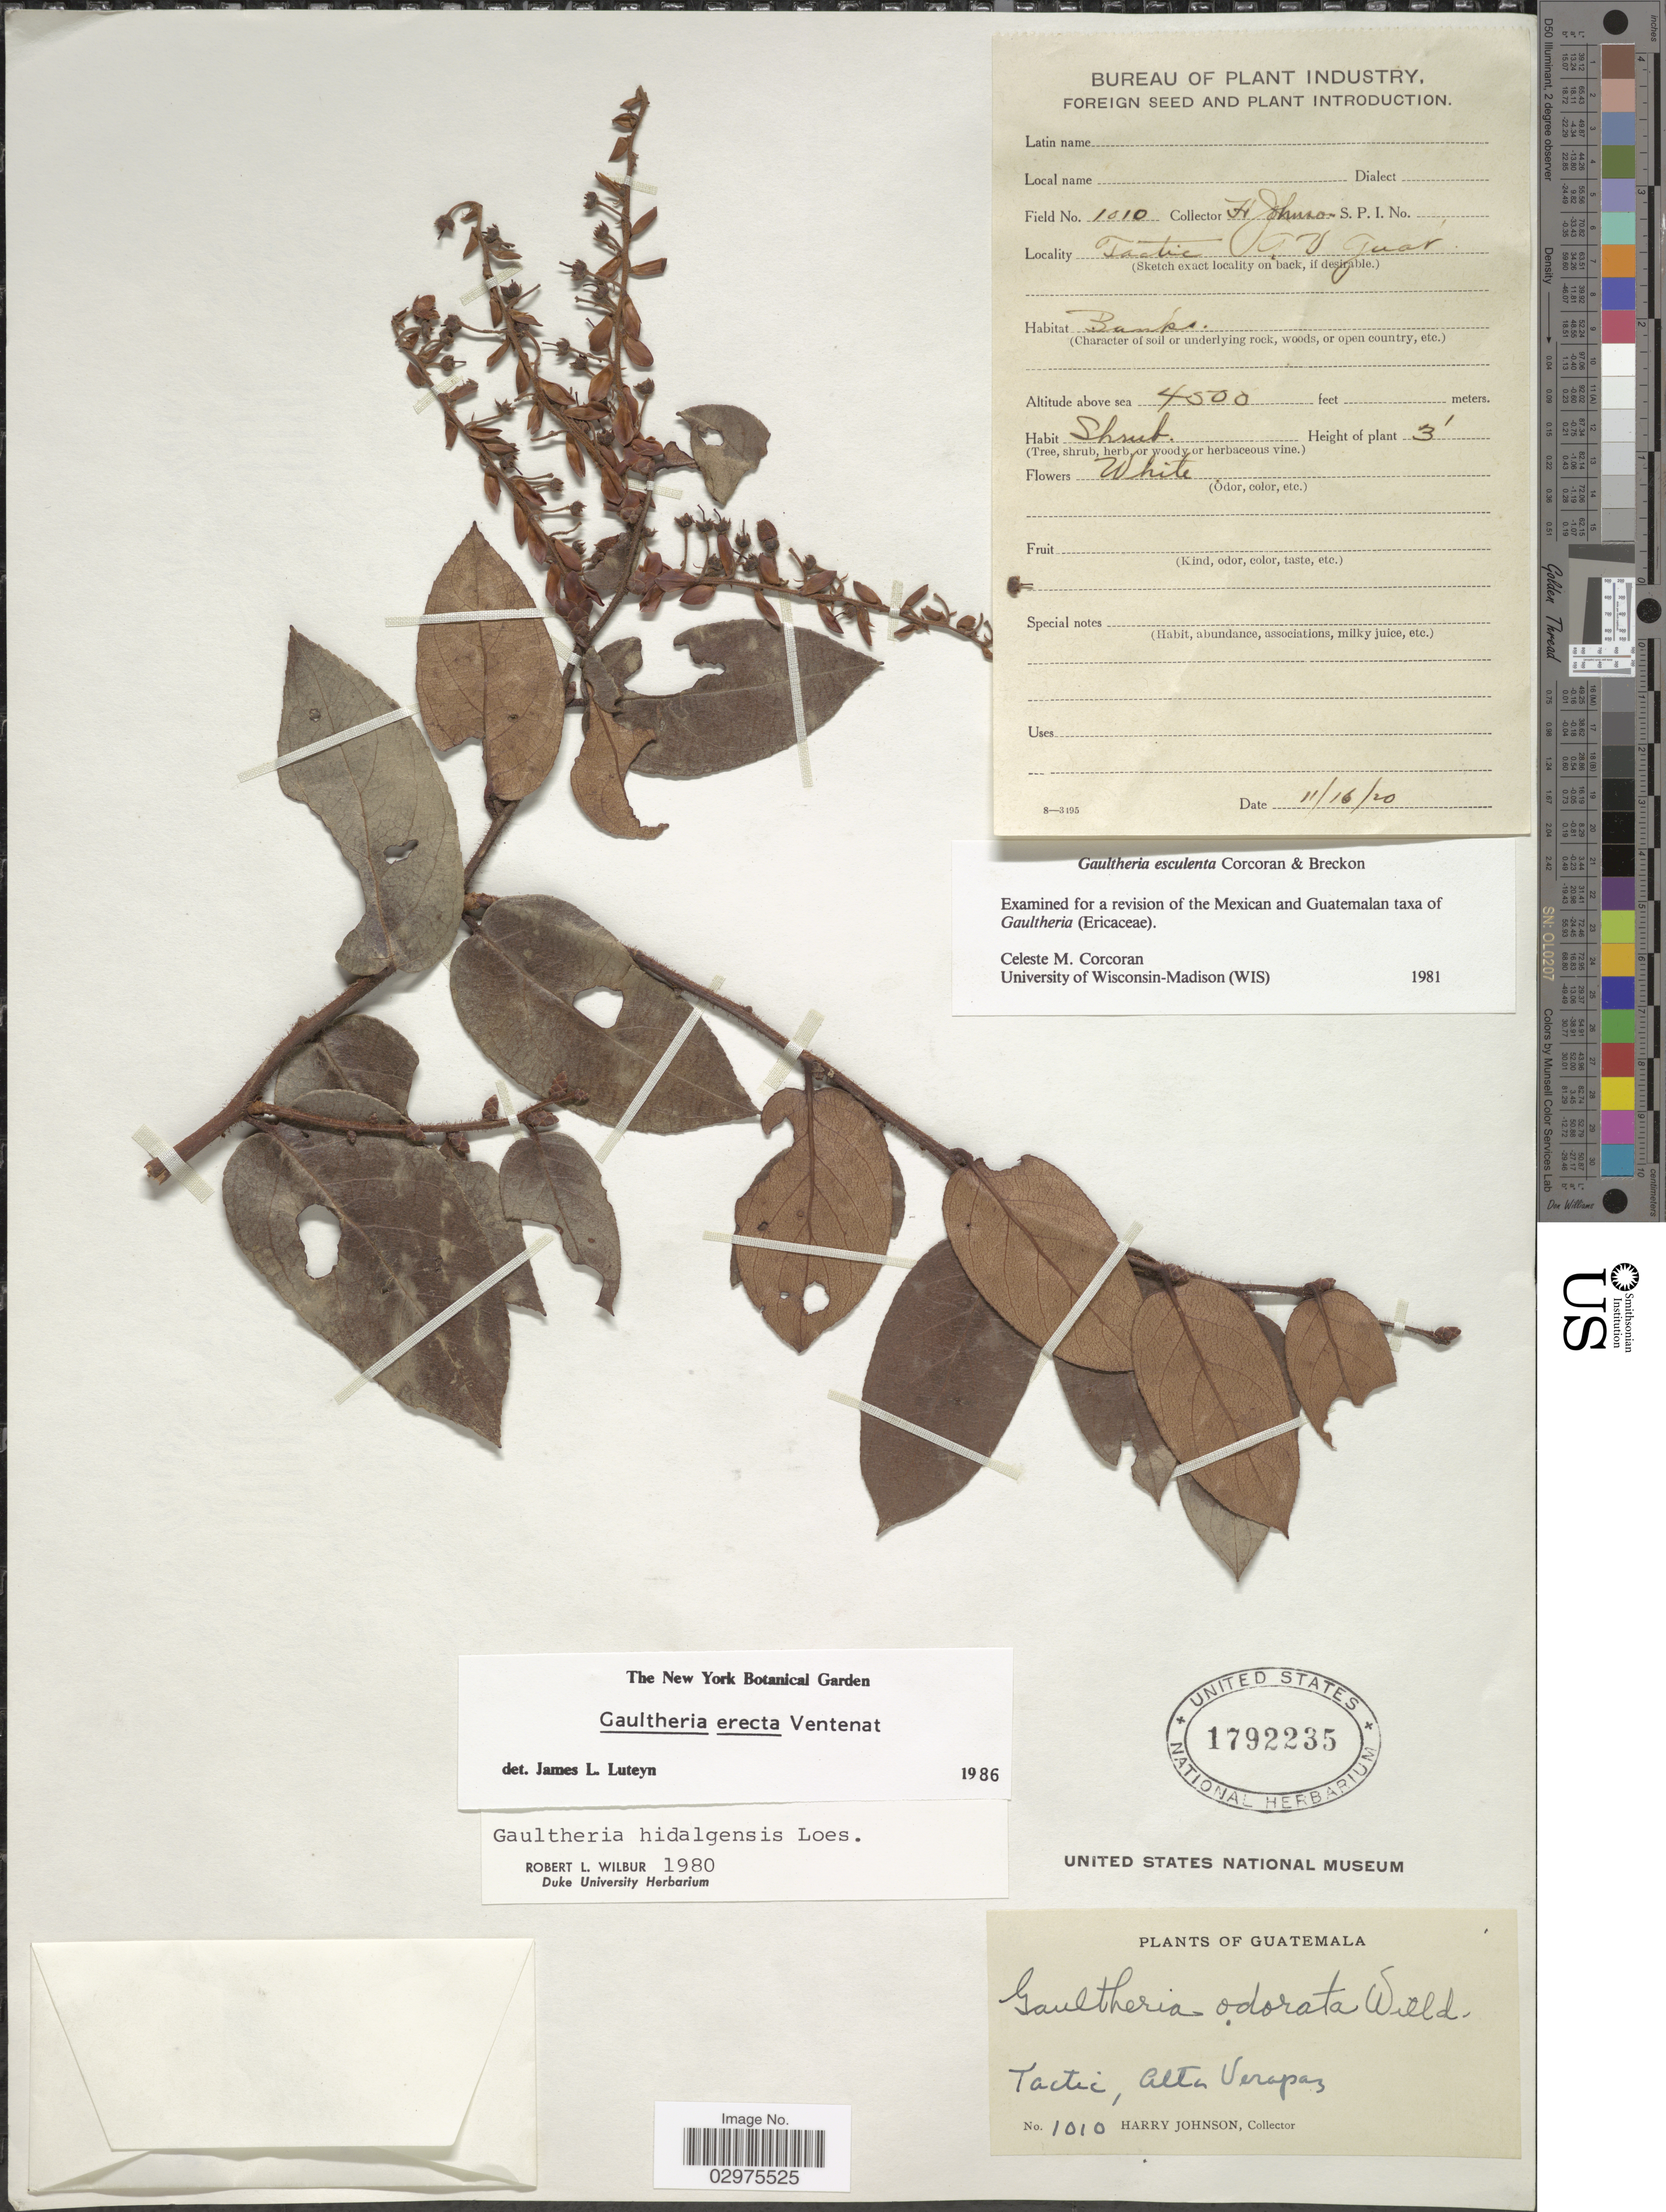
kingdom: Plantae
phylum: Tracheophyta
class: Magnoliopsida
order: Ericales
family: Ericaceae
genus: Gaultheria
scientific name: Gaultheria erecta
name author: Vent.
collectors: H. Johnson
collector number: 1010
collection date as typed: Transcribed d/m/y: 16/11/20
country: Guatemala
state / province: Alta Verapaz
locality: Tactic.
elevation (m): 1372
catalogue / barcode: US 1792235